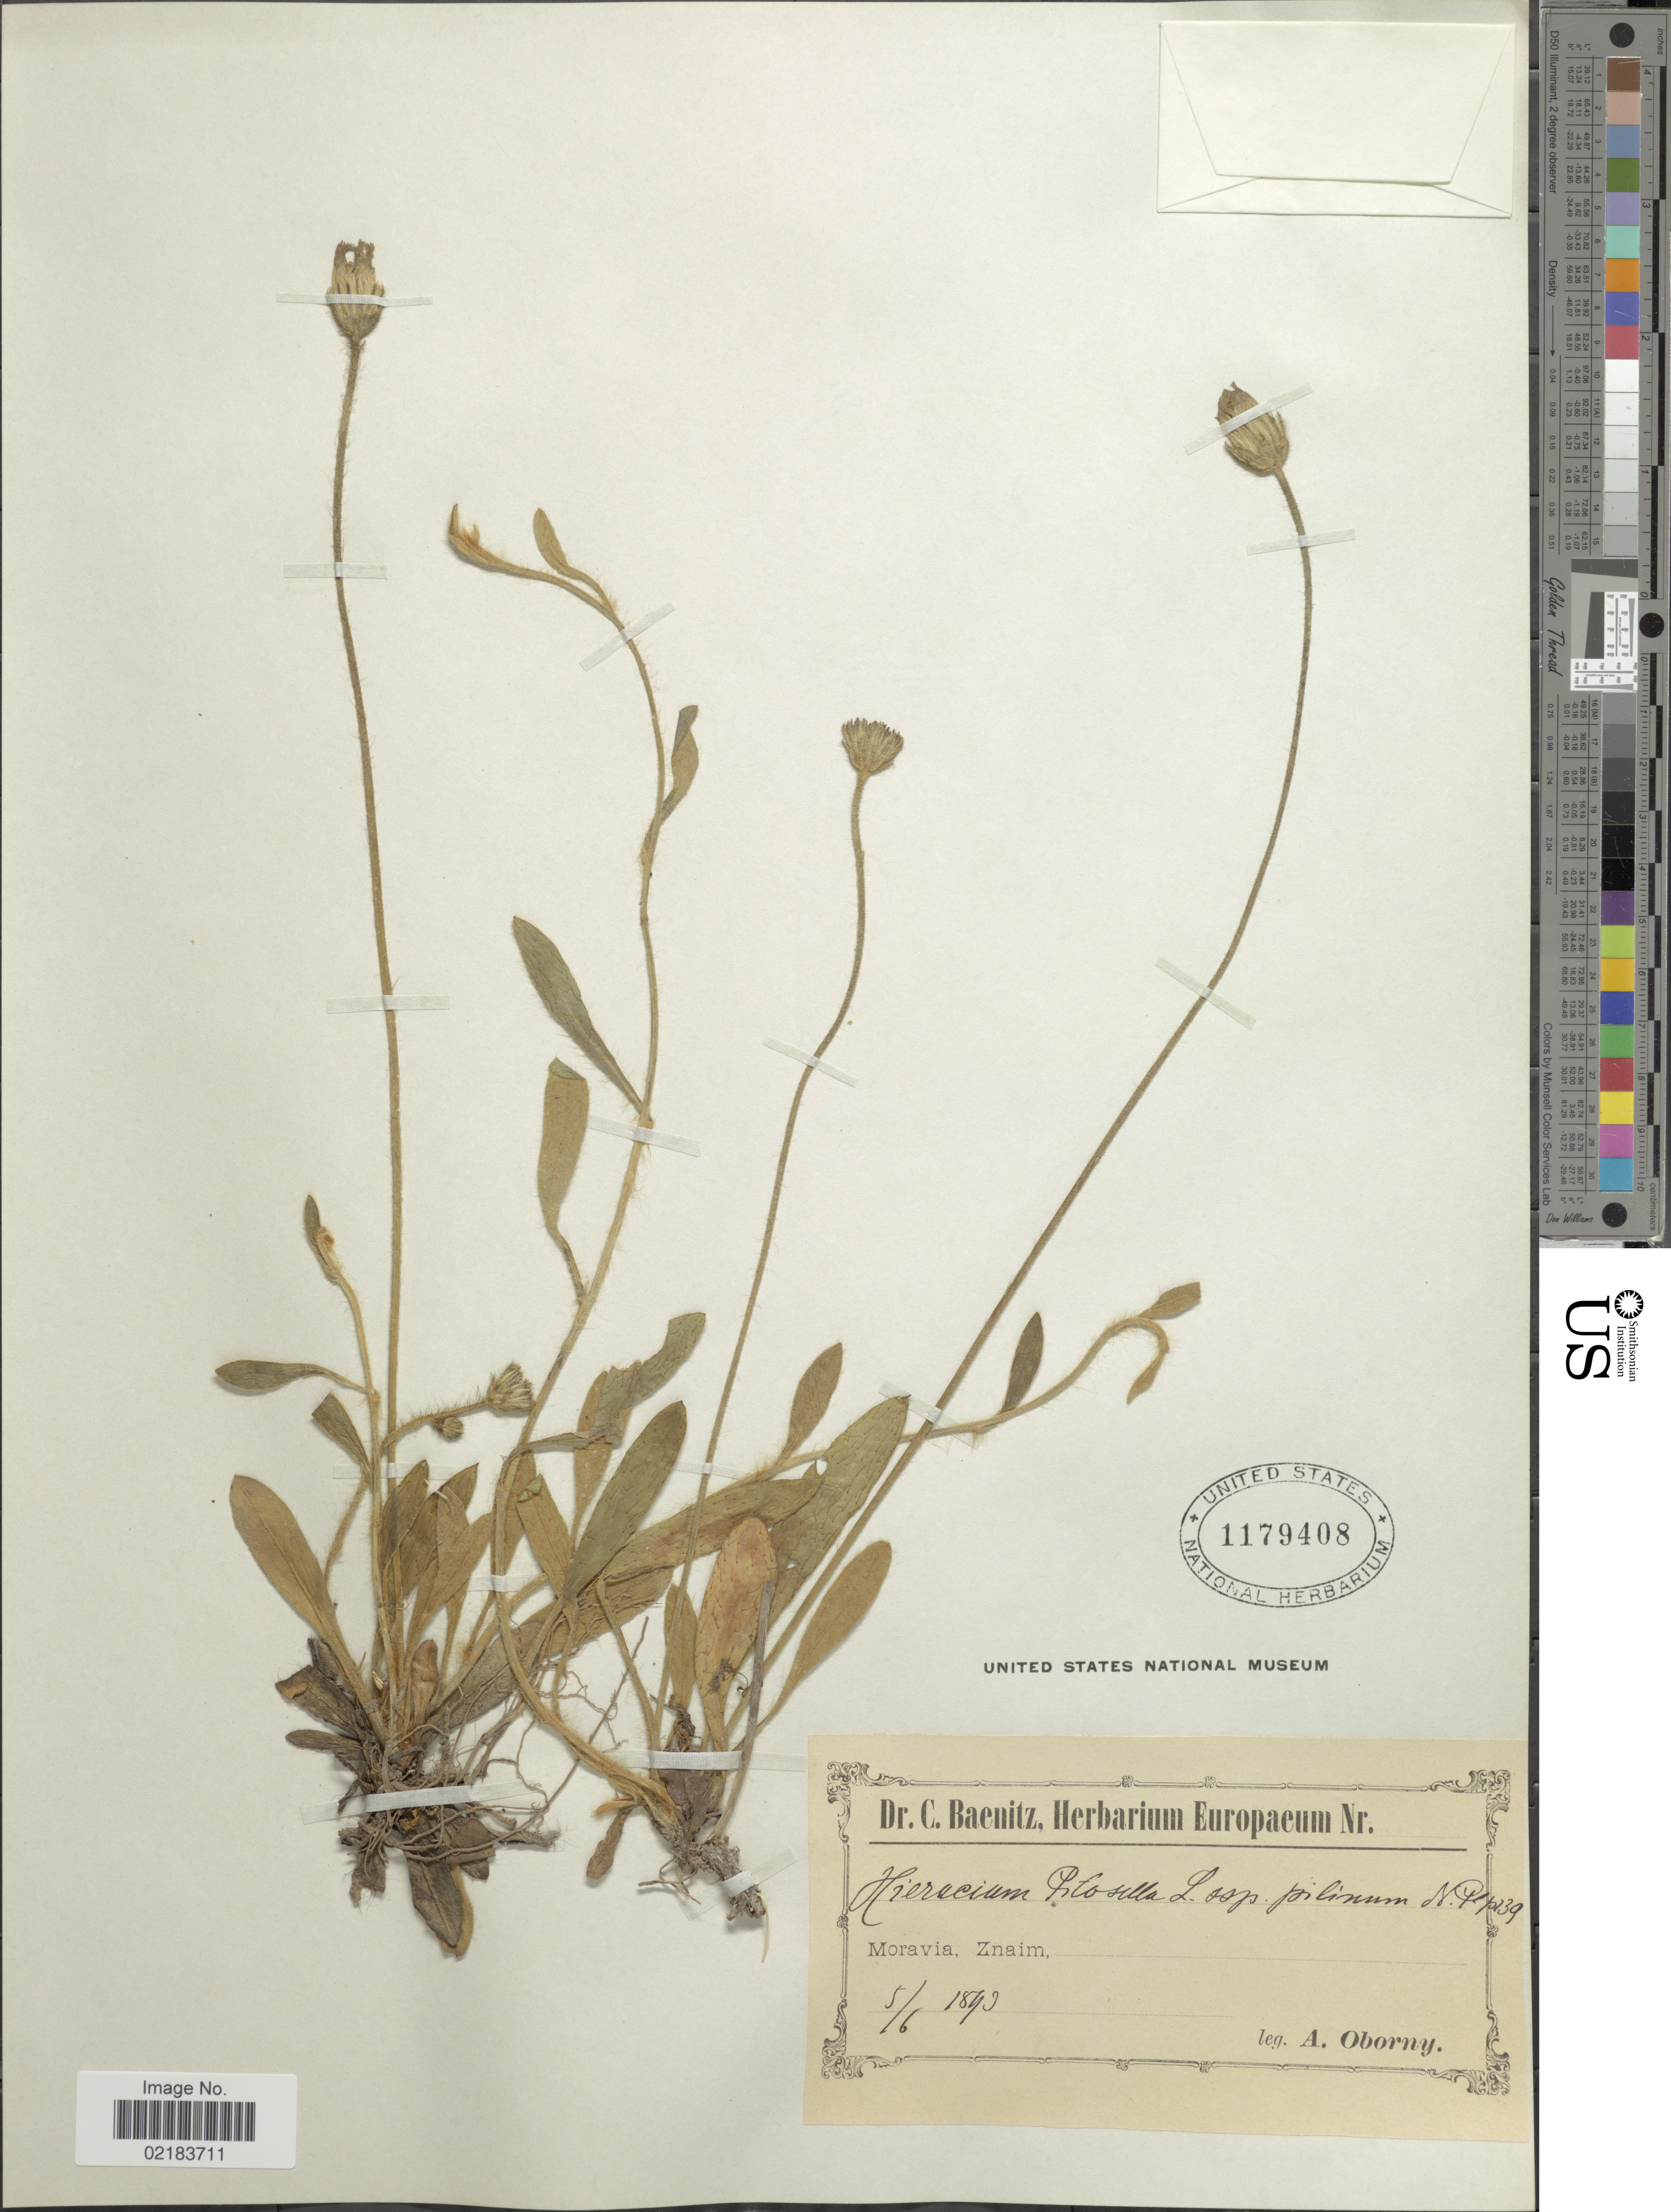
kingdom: Plantae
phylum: Tracheophyta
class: Magnoliopsida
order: Asterales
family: Asteraceae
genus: Pilosella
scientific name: Pilosella officinarum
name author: Vaill.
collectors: A. Oborny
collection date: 1893-06-05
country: Czechia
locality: Moravia. Znaim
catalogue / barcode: US 1179408